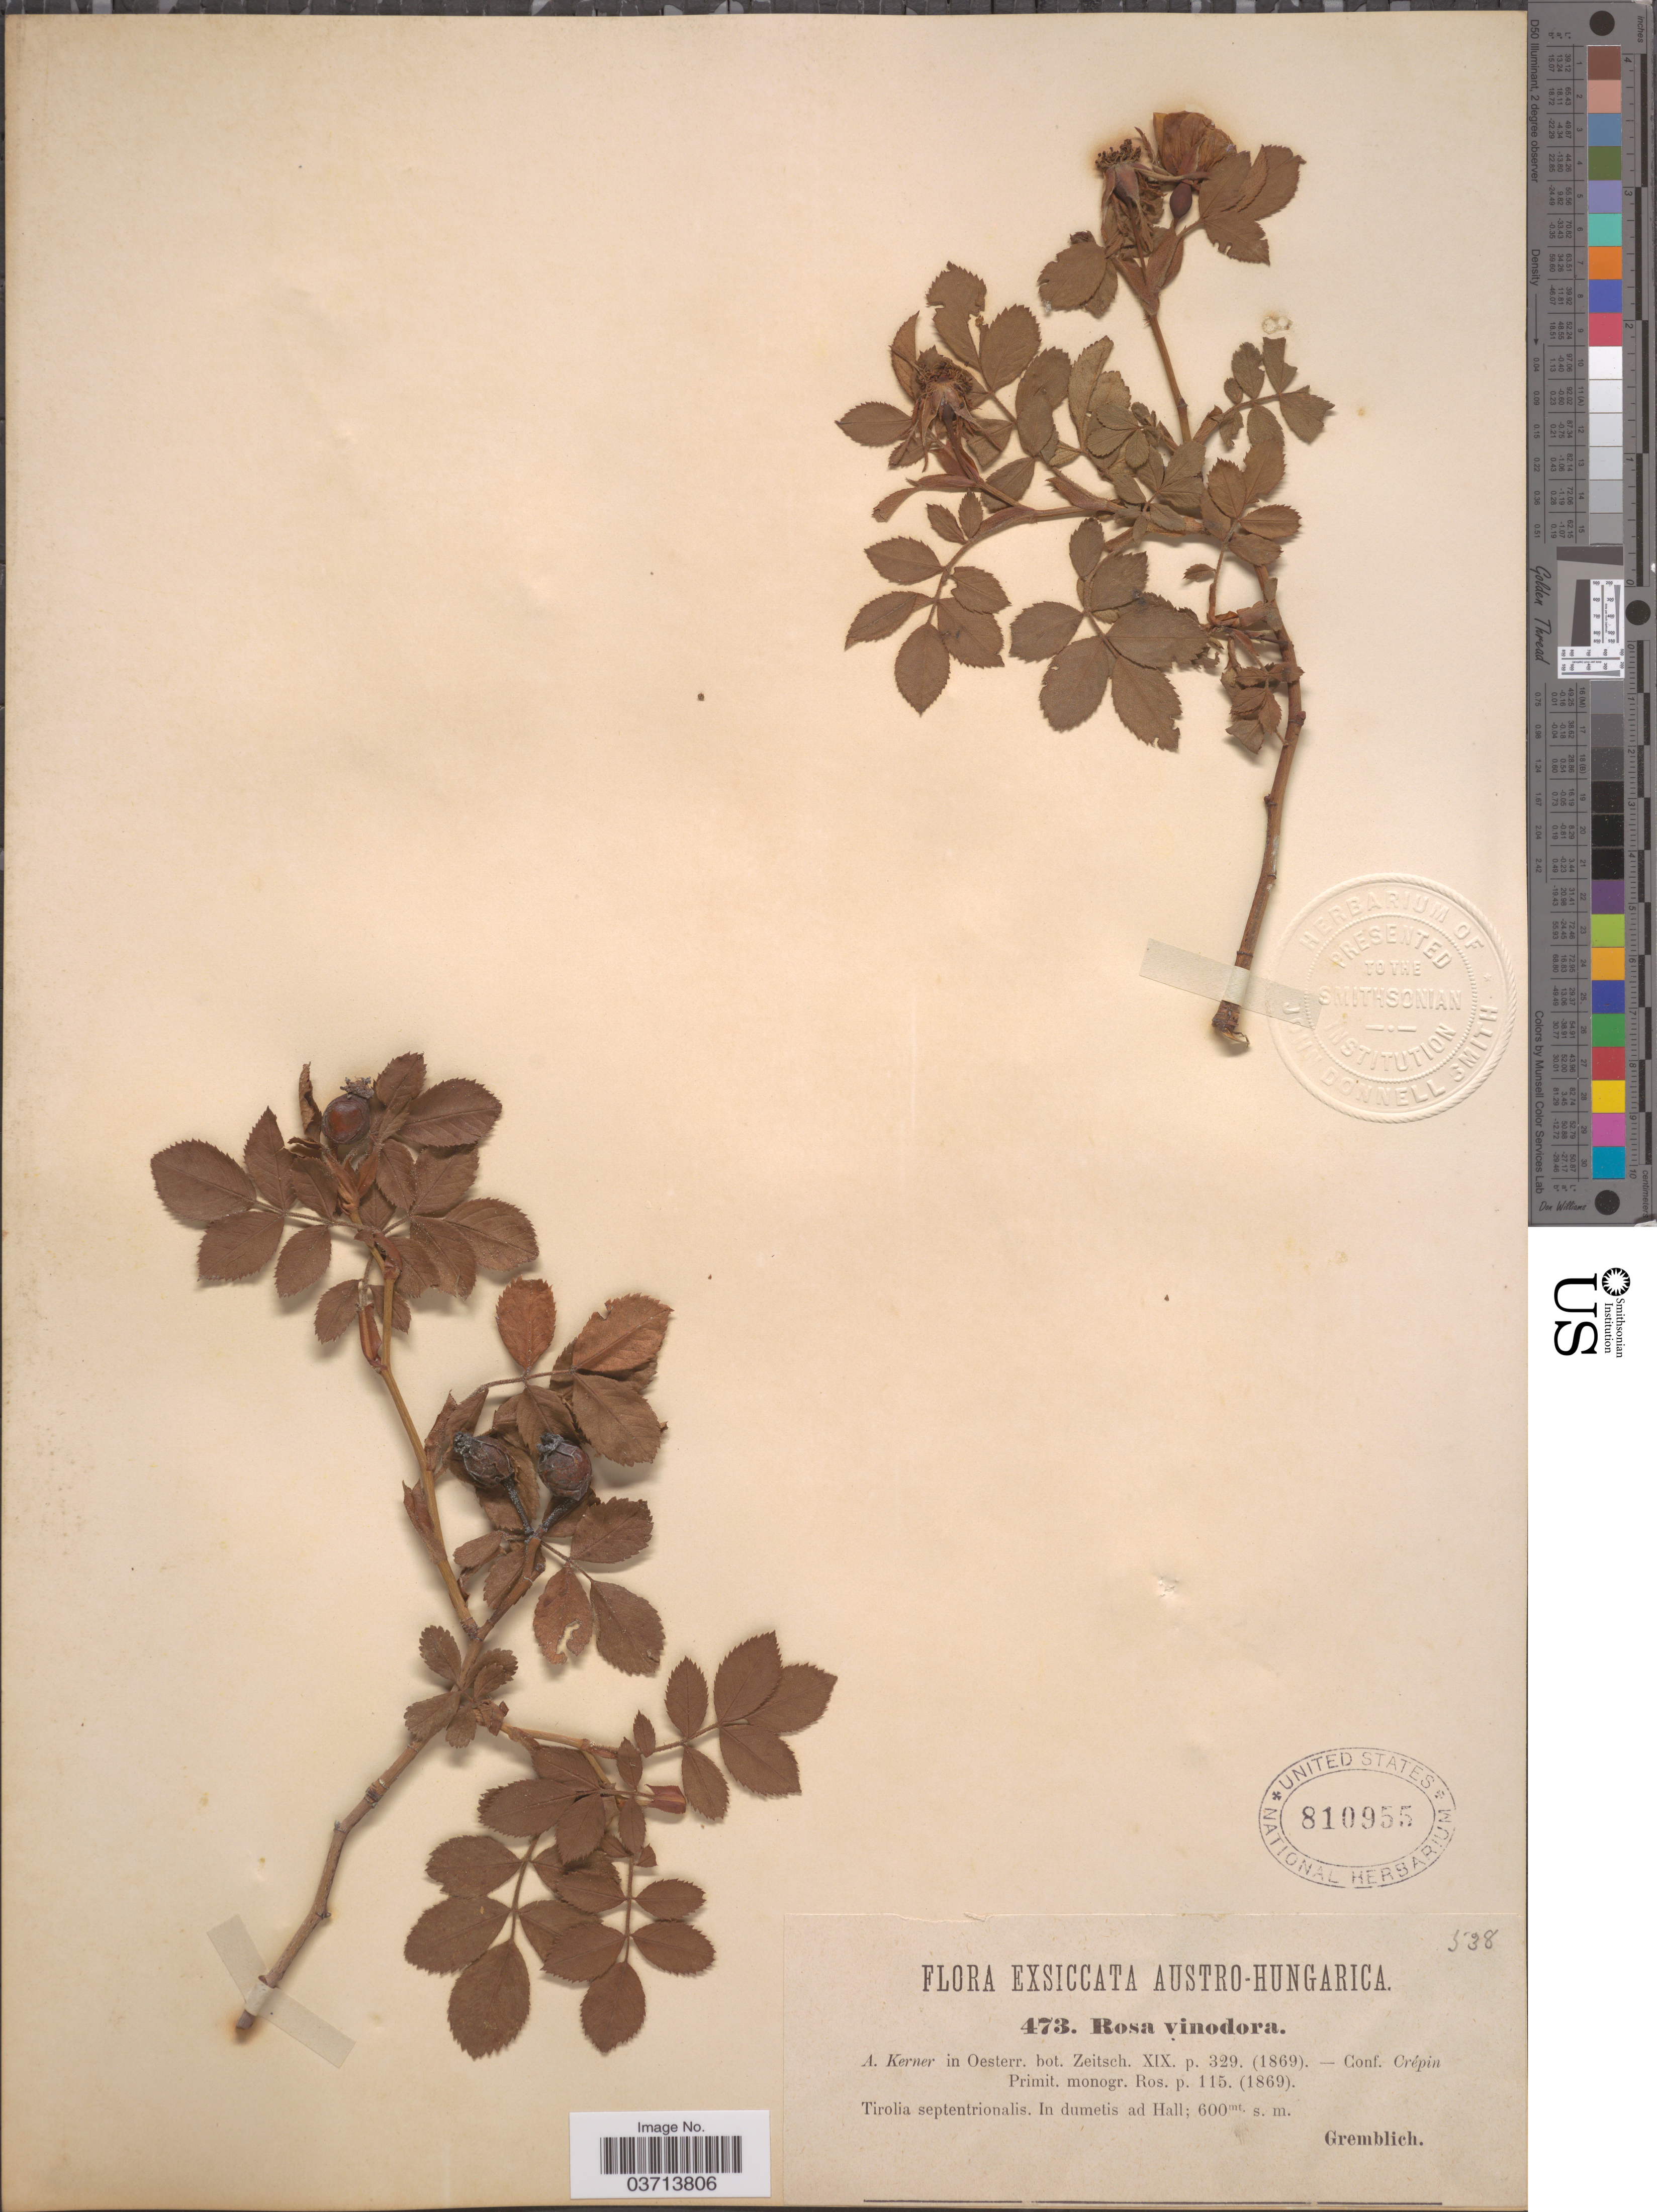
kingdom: Plantae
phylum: Tracheophyta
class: Magnoliopsida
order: Rosales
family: Rosaceae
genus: Rosa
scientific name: Rosa vinodora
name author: A. Kern.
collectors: -. Gremblich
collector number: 473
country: Austria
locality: Austro-Hungarica. Tirolia septentrionalis. In dumetis ad Hall.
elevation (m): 600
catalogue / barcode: US 810955